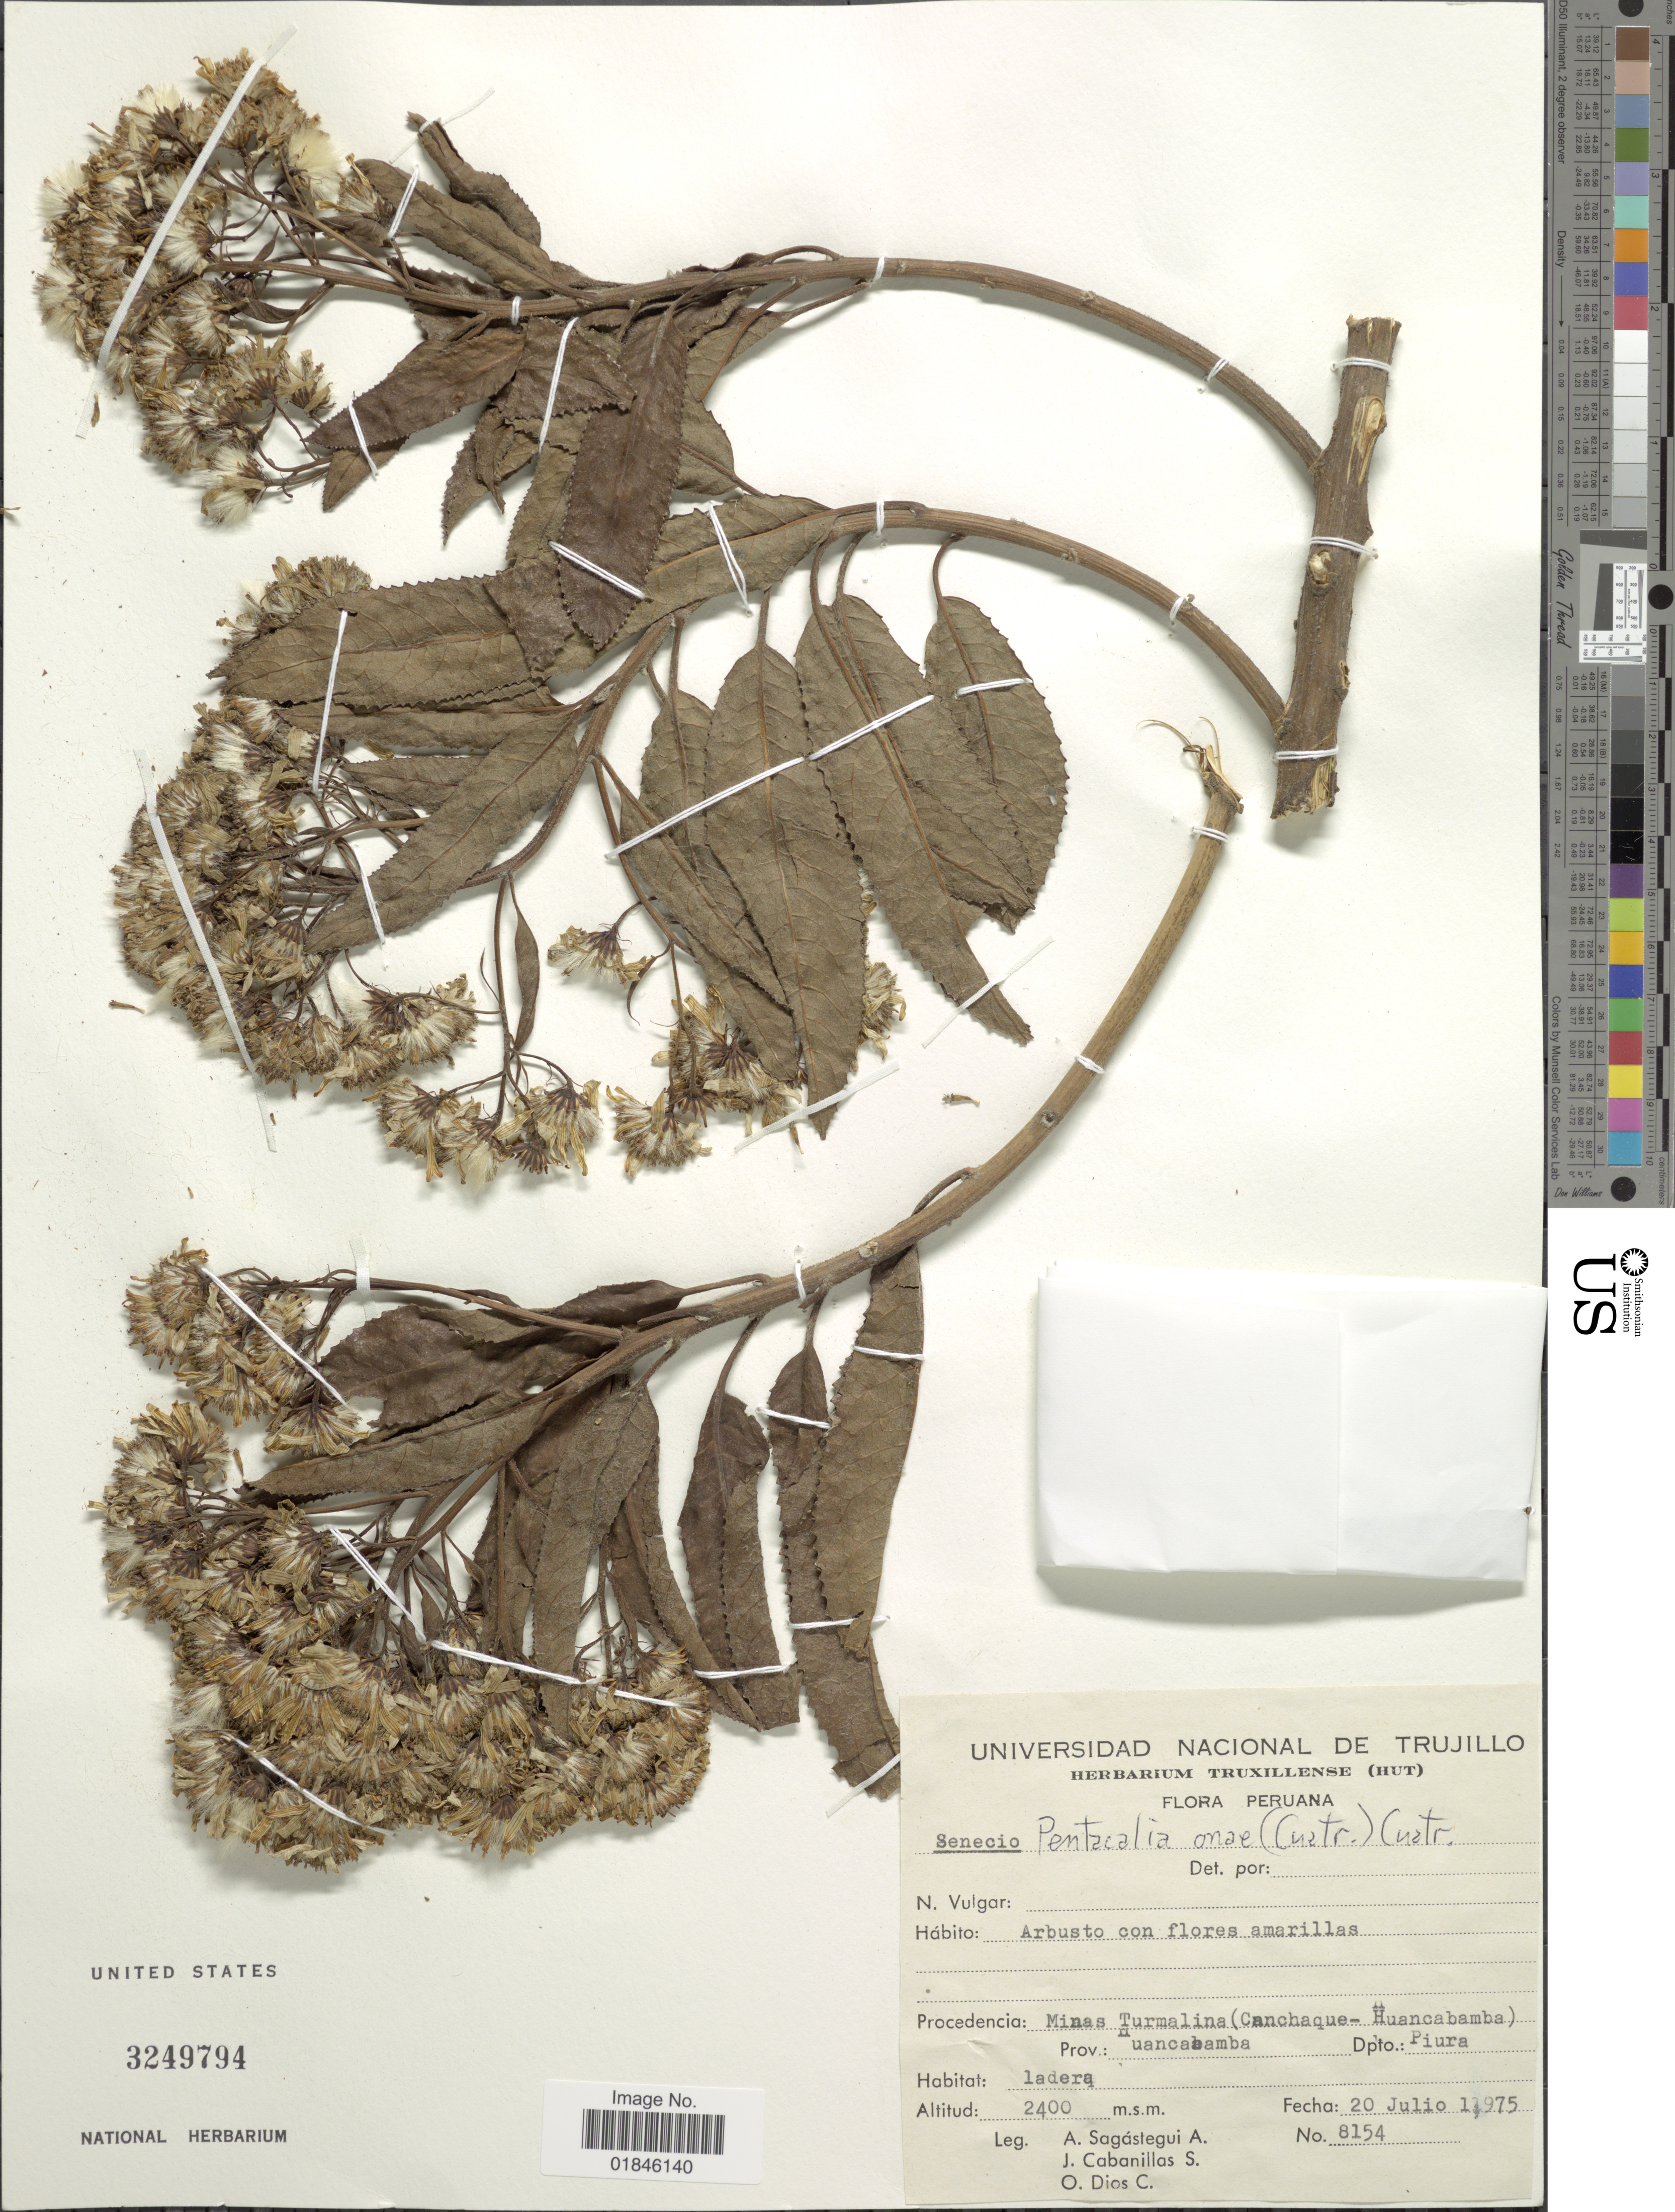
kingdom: Plantae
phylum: Tracheophyta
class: Magnoliopsida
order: Asterales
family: Asteraceae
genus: Pentacalia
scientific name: Pentacalia onae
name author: (Cuatrec.) Cuatrec.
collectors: A. Sagástegui A., J. Cabanillas S. & O. Dios C.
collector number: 8154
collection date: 1975-07-20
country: Peru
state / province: Piura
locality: Minas Turmalina (Canchaque-Huancabamba). Prov.: Huancabamba. Dpto.: Piura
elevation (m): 2400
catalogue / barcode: US 3249794